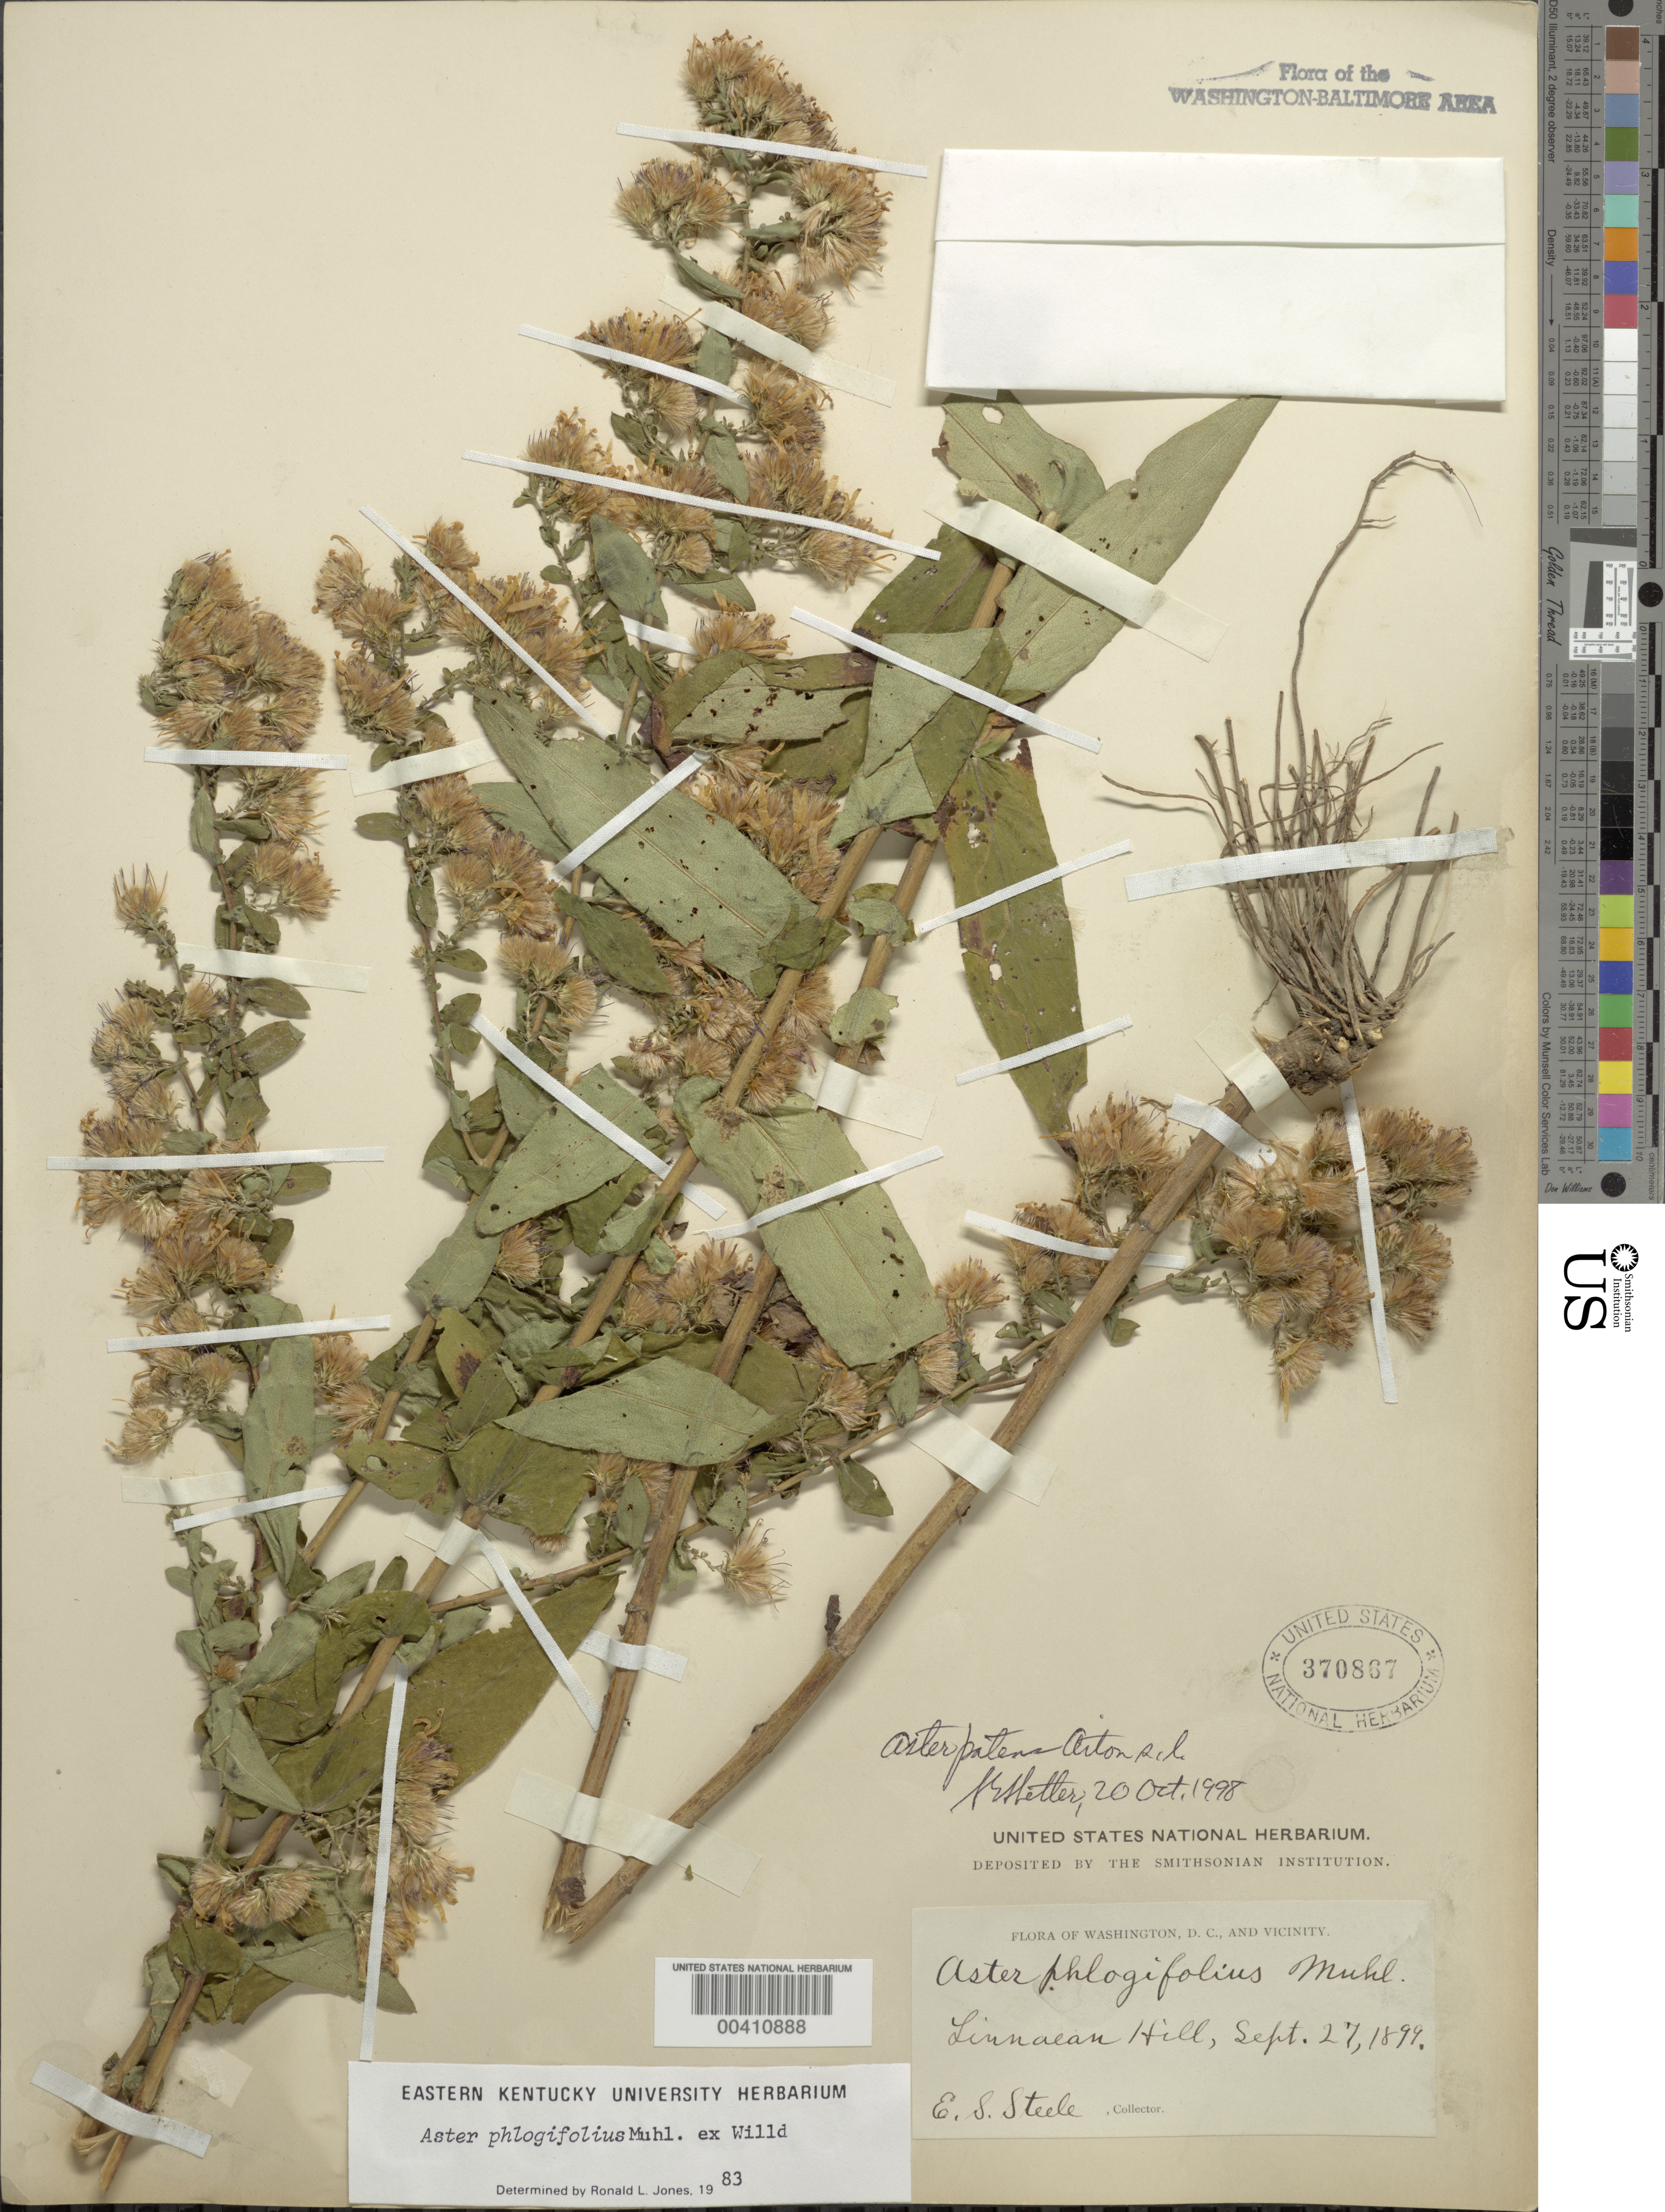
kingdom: Plantae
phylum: Tracheophyta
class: Magnoliopsida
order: Asterales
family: Asteraceae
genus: Symphyotrichum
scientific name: Symphyotrichum phlogifolium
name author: (Muhl. ex Willd.) G.L. Nesom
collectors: E. Steele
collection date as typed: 27 Sep 1899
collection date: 1899-09-27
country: United States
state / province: District of Columbia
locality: Linnaean Hill Rock Creek Park & vicinity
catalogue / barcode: US 370867